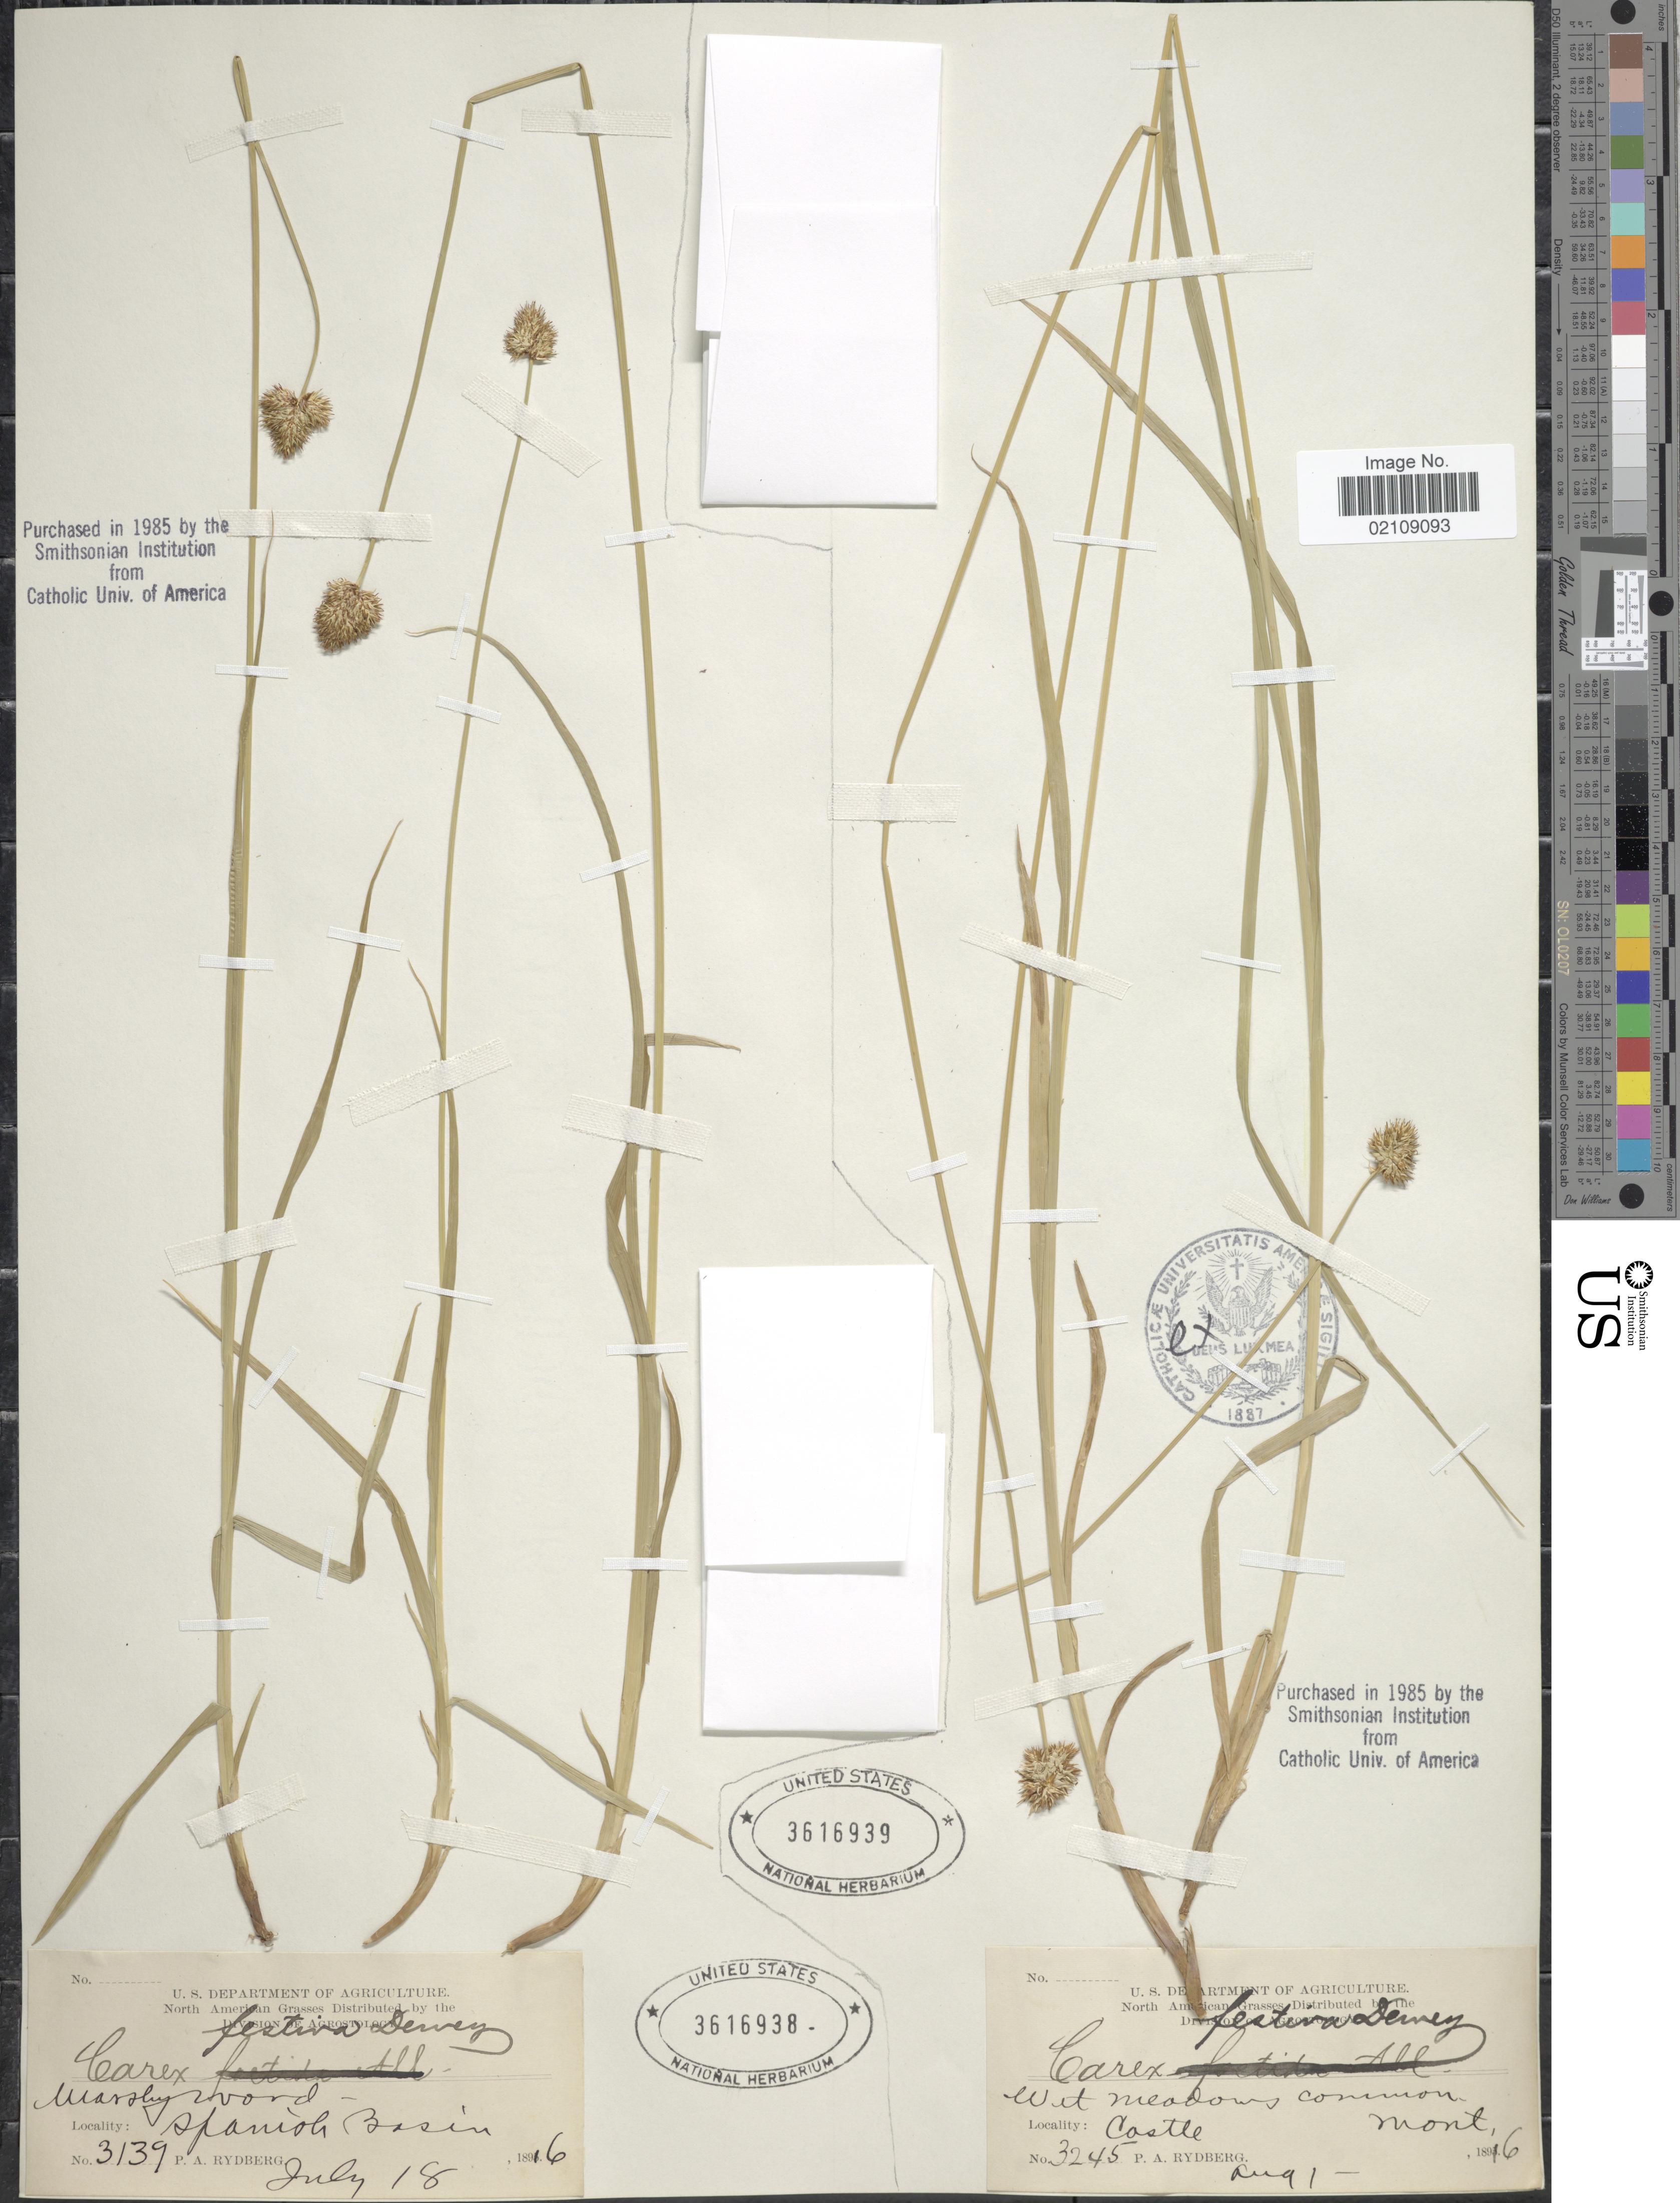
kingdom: Plantae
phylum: Tracheophyta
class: Liliopsida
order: Poales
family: Cyperaceae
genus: Carex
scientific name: Carex microptera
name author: Mack.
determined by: Mackenzie, K. K.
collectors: P. A. Rydberg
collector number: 3139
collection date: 1896-07-18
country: United States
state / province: Montana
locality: Spanish Basin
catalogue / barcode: US 3616938-2